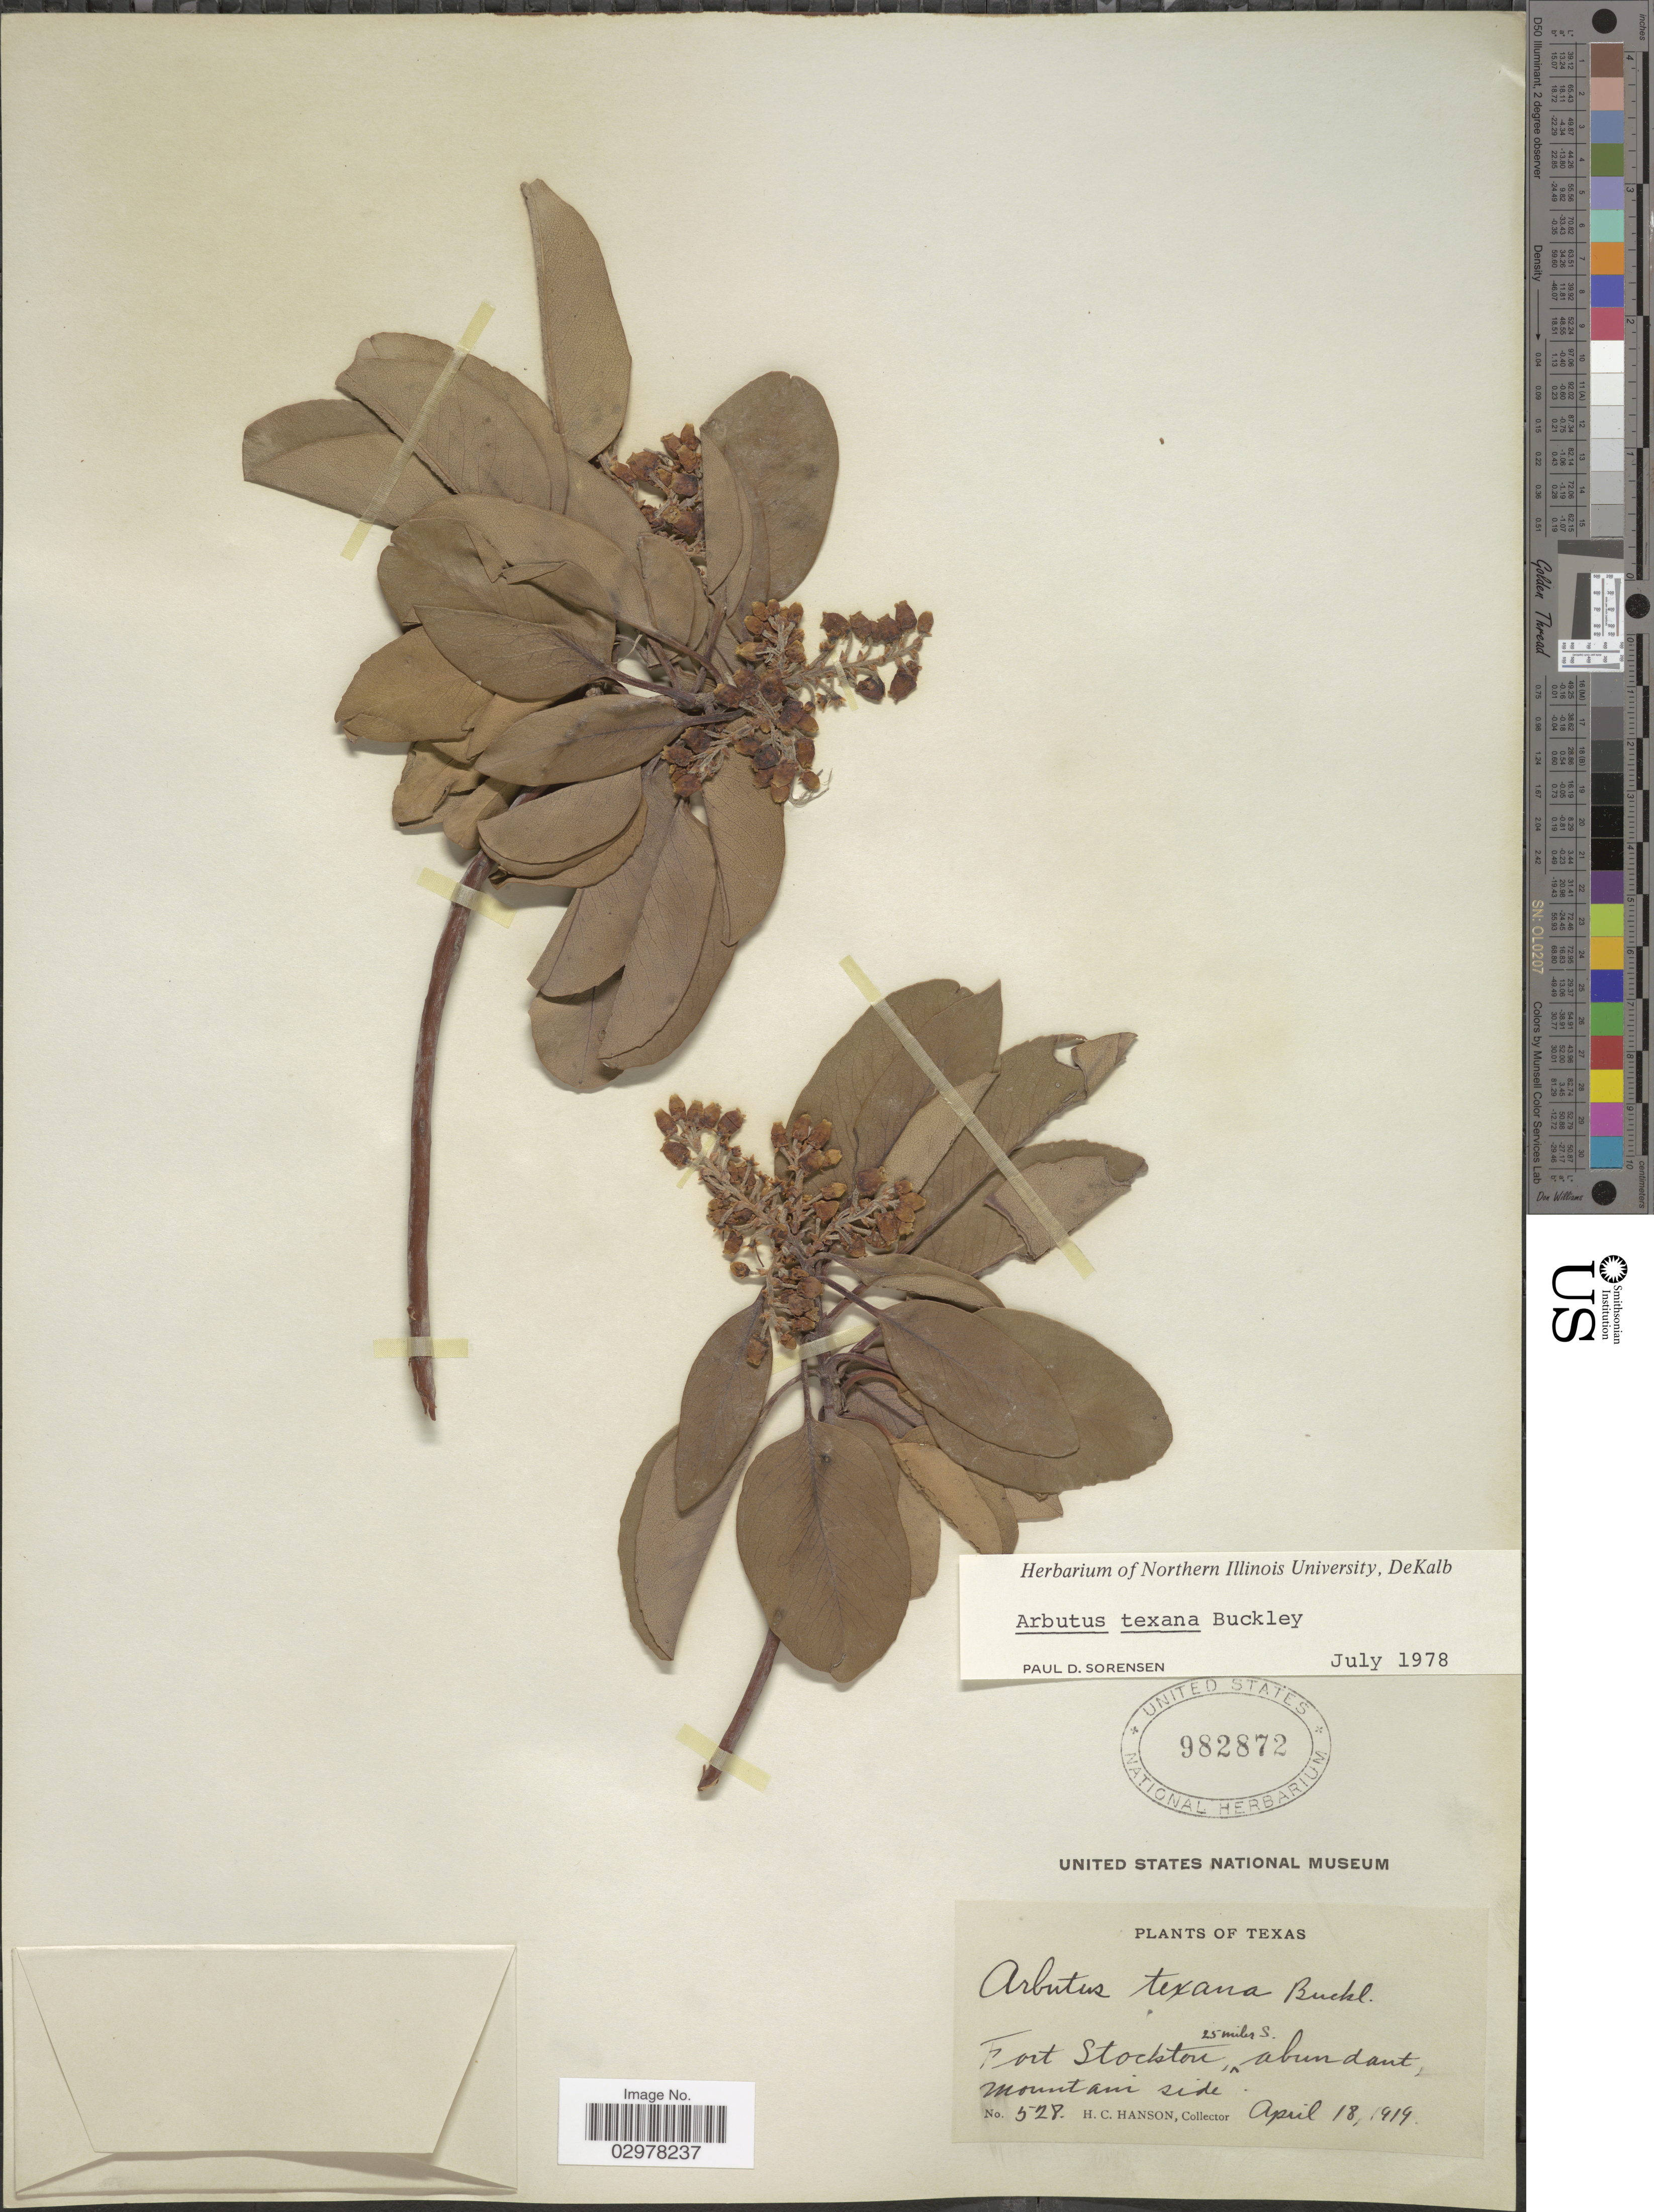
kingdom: Plantae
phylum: Tracheophyta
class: Magnoliopsida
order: Ericales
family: Ericaceae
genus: Arbutus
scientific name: Arbutus texana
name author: Buckley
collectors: H. Hanson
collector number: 528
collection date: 1919-04-18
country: United States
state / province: Texas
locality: Fort Stockston, 25 miles S. abundant, mountain side.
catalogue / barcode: US 982872